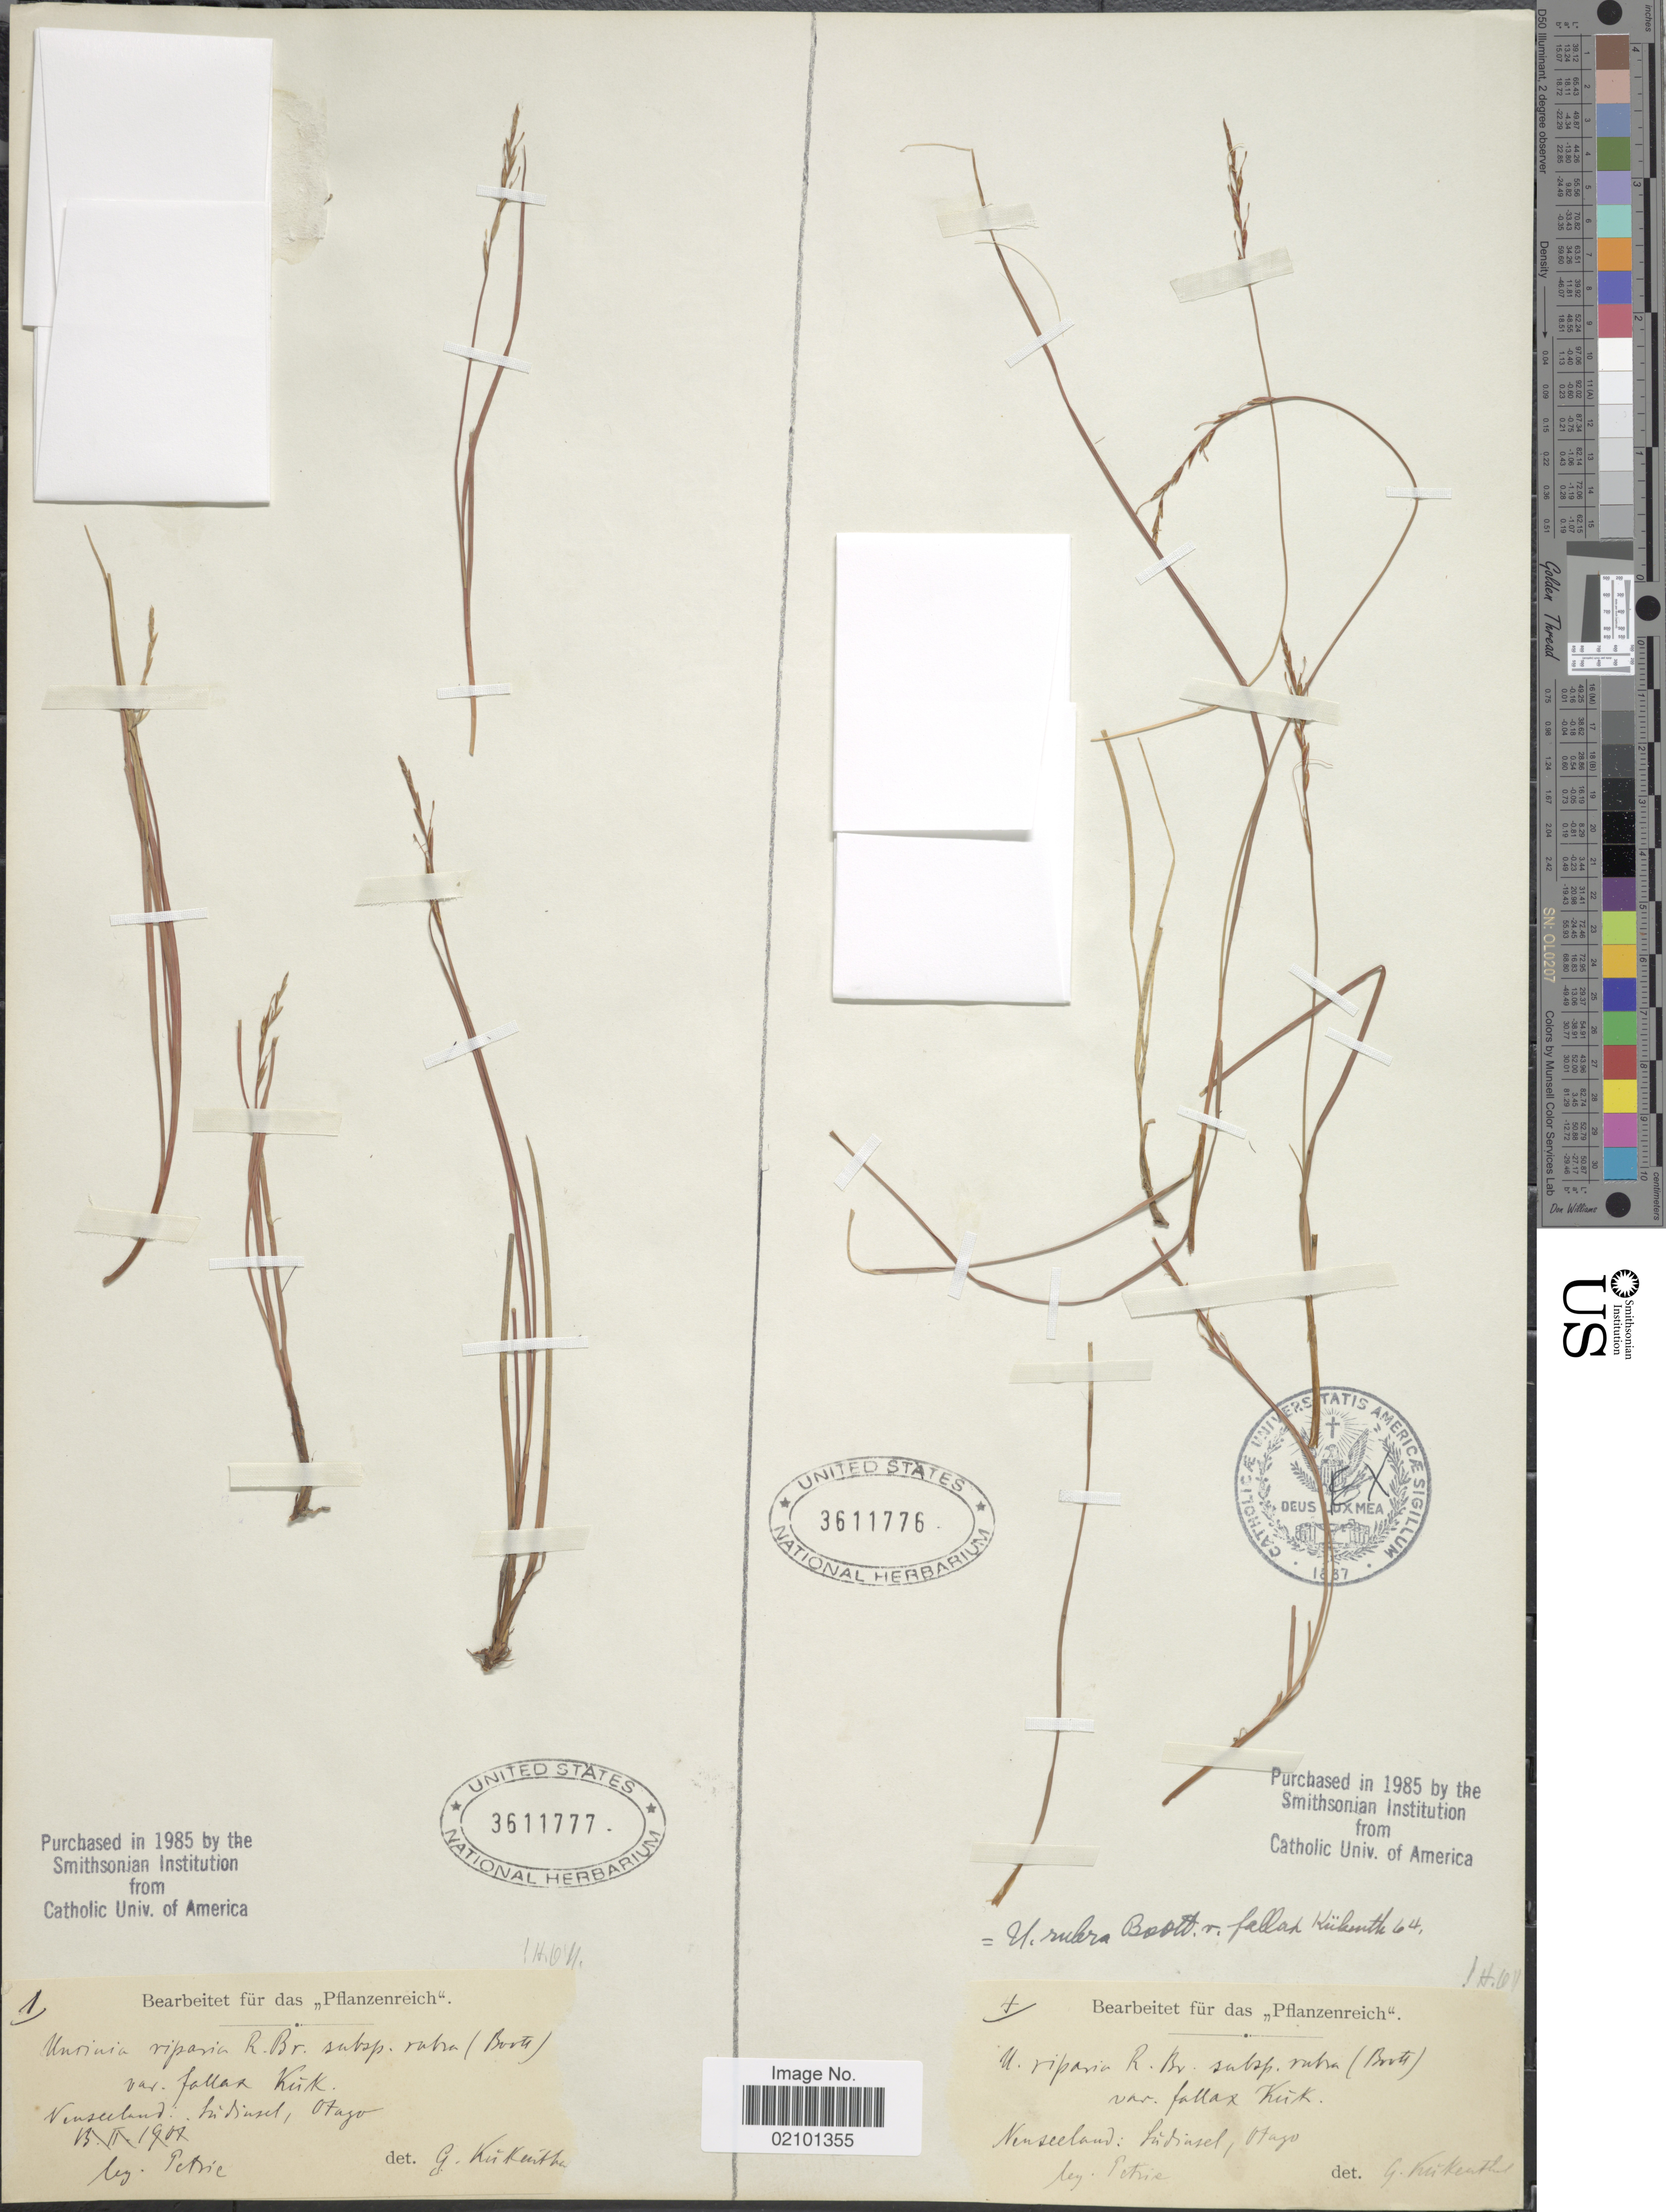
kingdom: Plantae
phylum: Tracheophyta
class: Liliopsida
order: Poales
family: Cyperaceae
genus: Carex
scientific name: Carex punicea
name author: K.A. Ford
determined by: Strong, Mark T., (BOT), Smithsonian Institution - National Museum of Natural History (UNITED STATES)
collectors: D. Petrie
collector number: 4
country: New Zealand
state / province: Otago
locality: Neuseeland: Sudinsel, Otago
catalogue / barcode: US 3611776